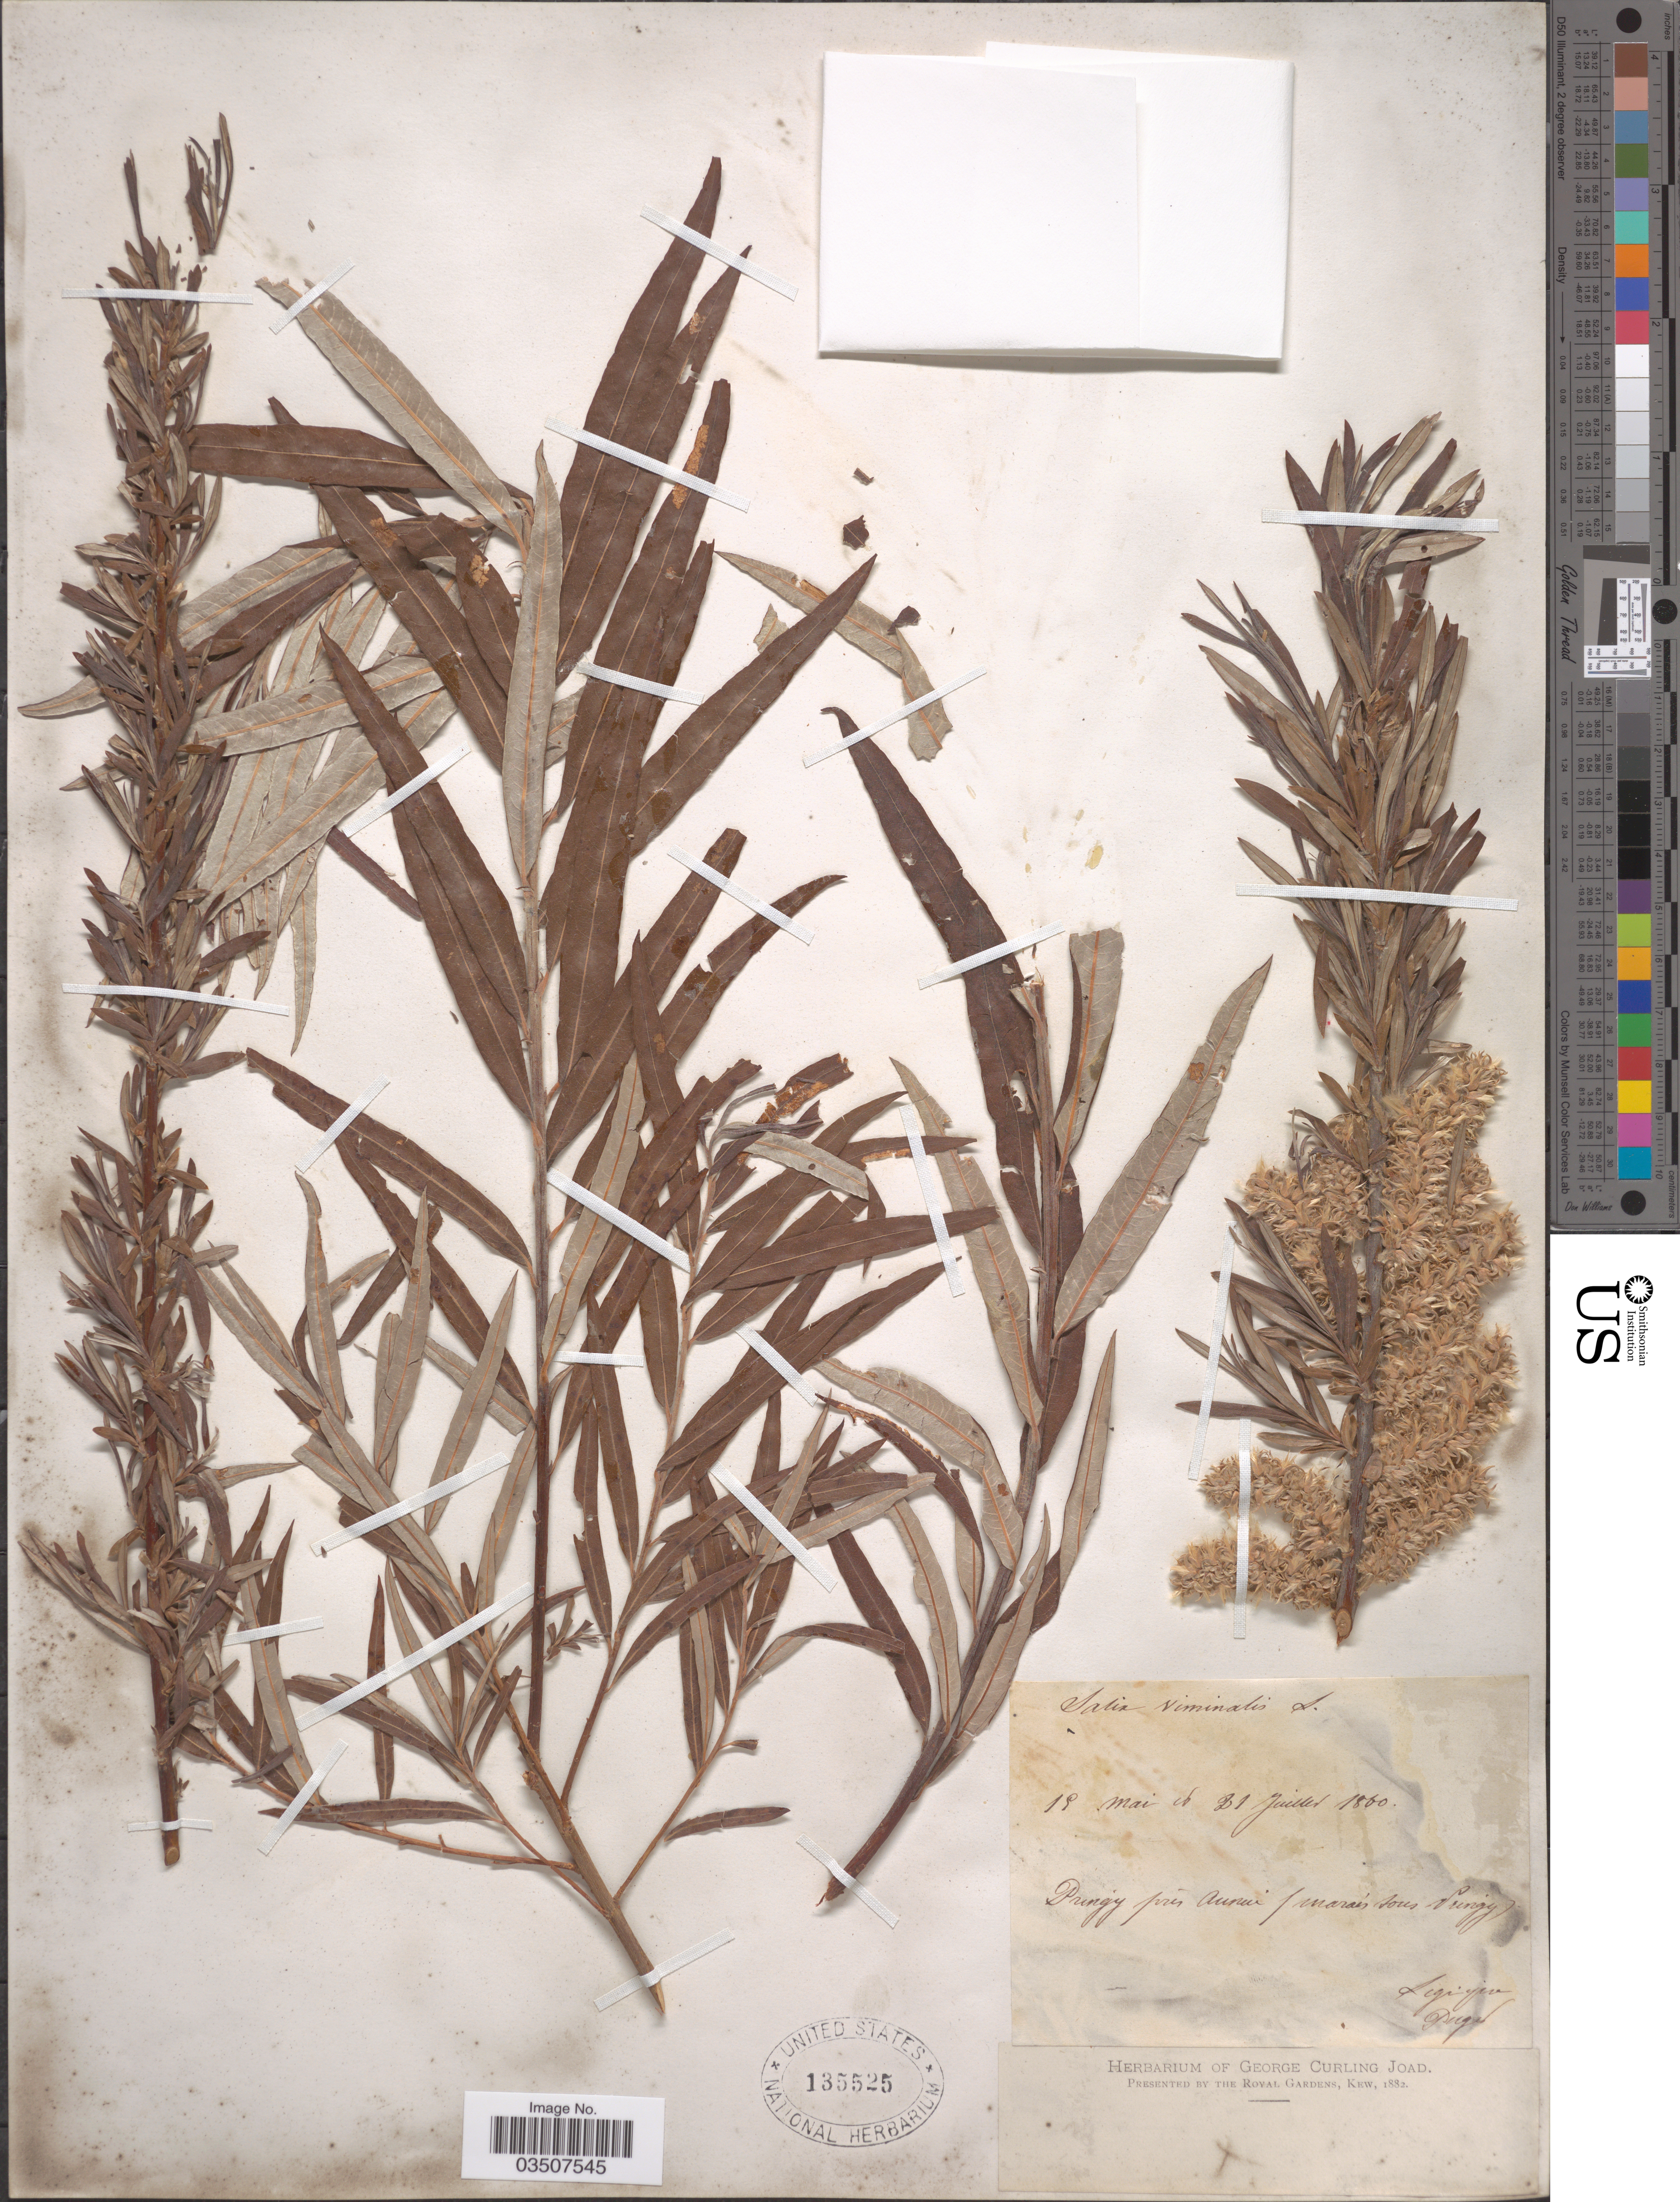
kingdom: Plantae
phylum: Tracheophyta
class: Magnoliopsida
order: Malpighiales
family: Salicaceae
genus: Salix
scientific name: Salix viminalis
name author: L.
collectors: -. Puget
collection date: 1860-05-18/1860-07-21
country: France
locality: Pringy prés Anneci / marais sous Pringy.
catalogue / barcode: US 135525